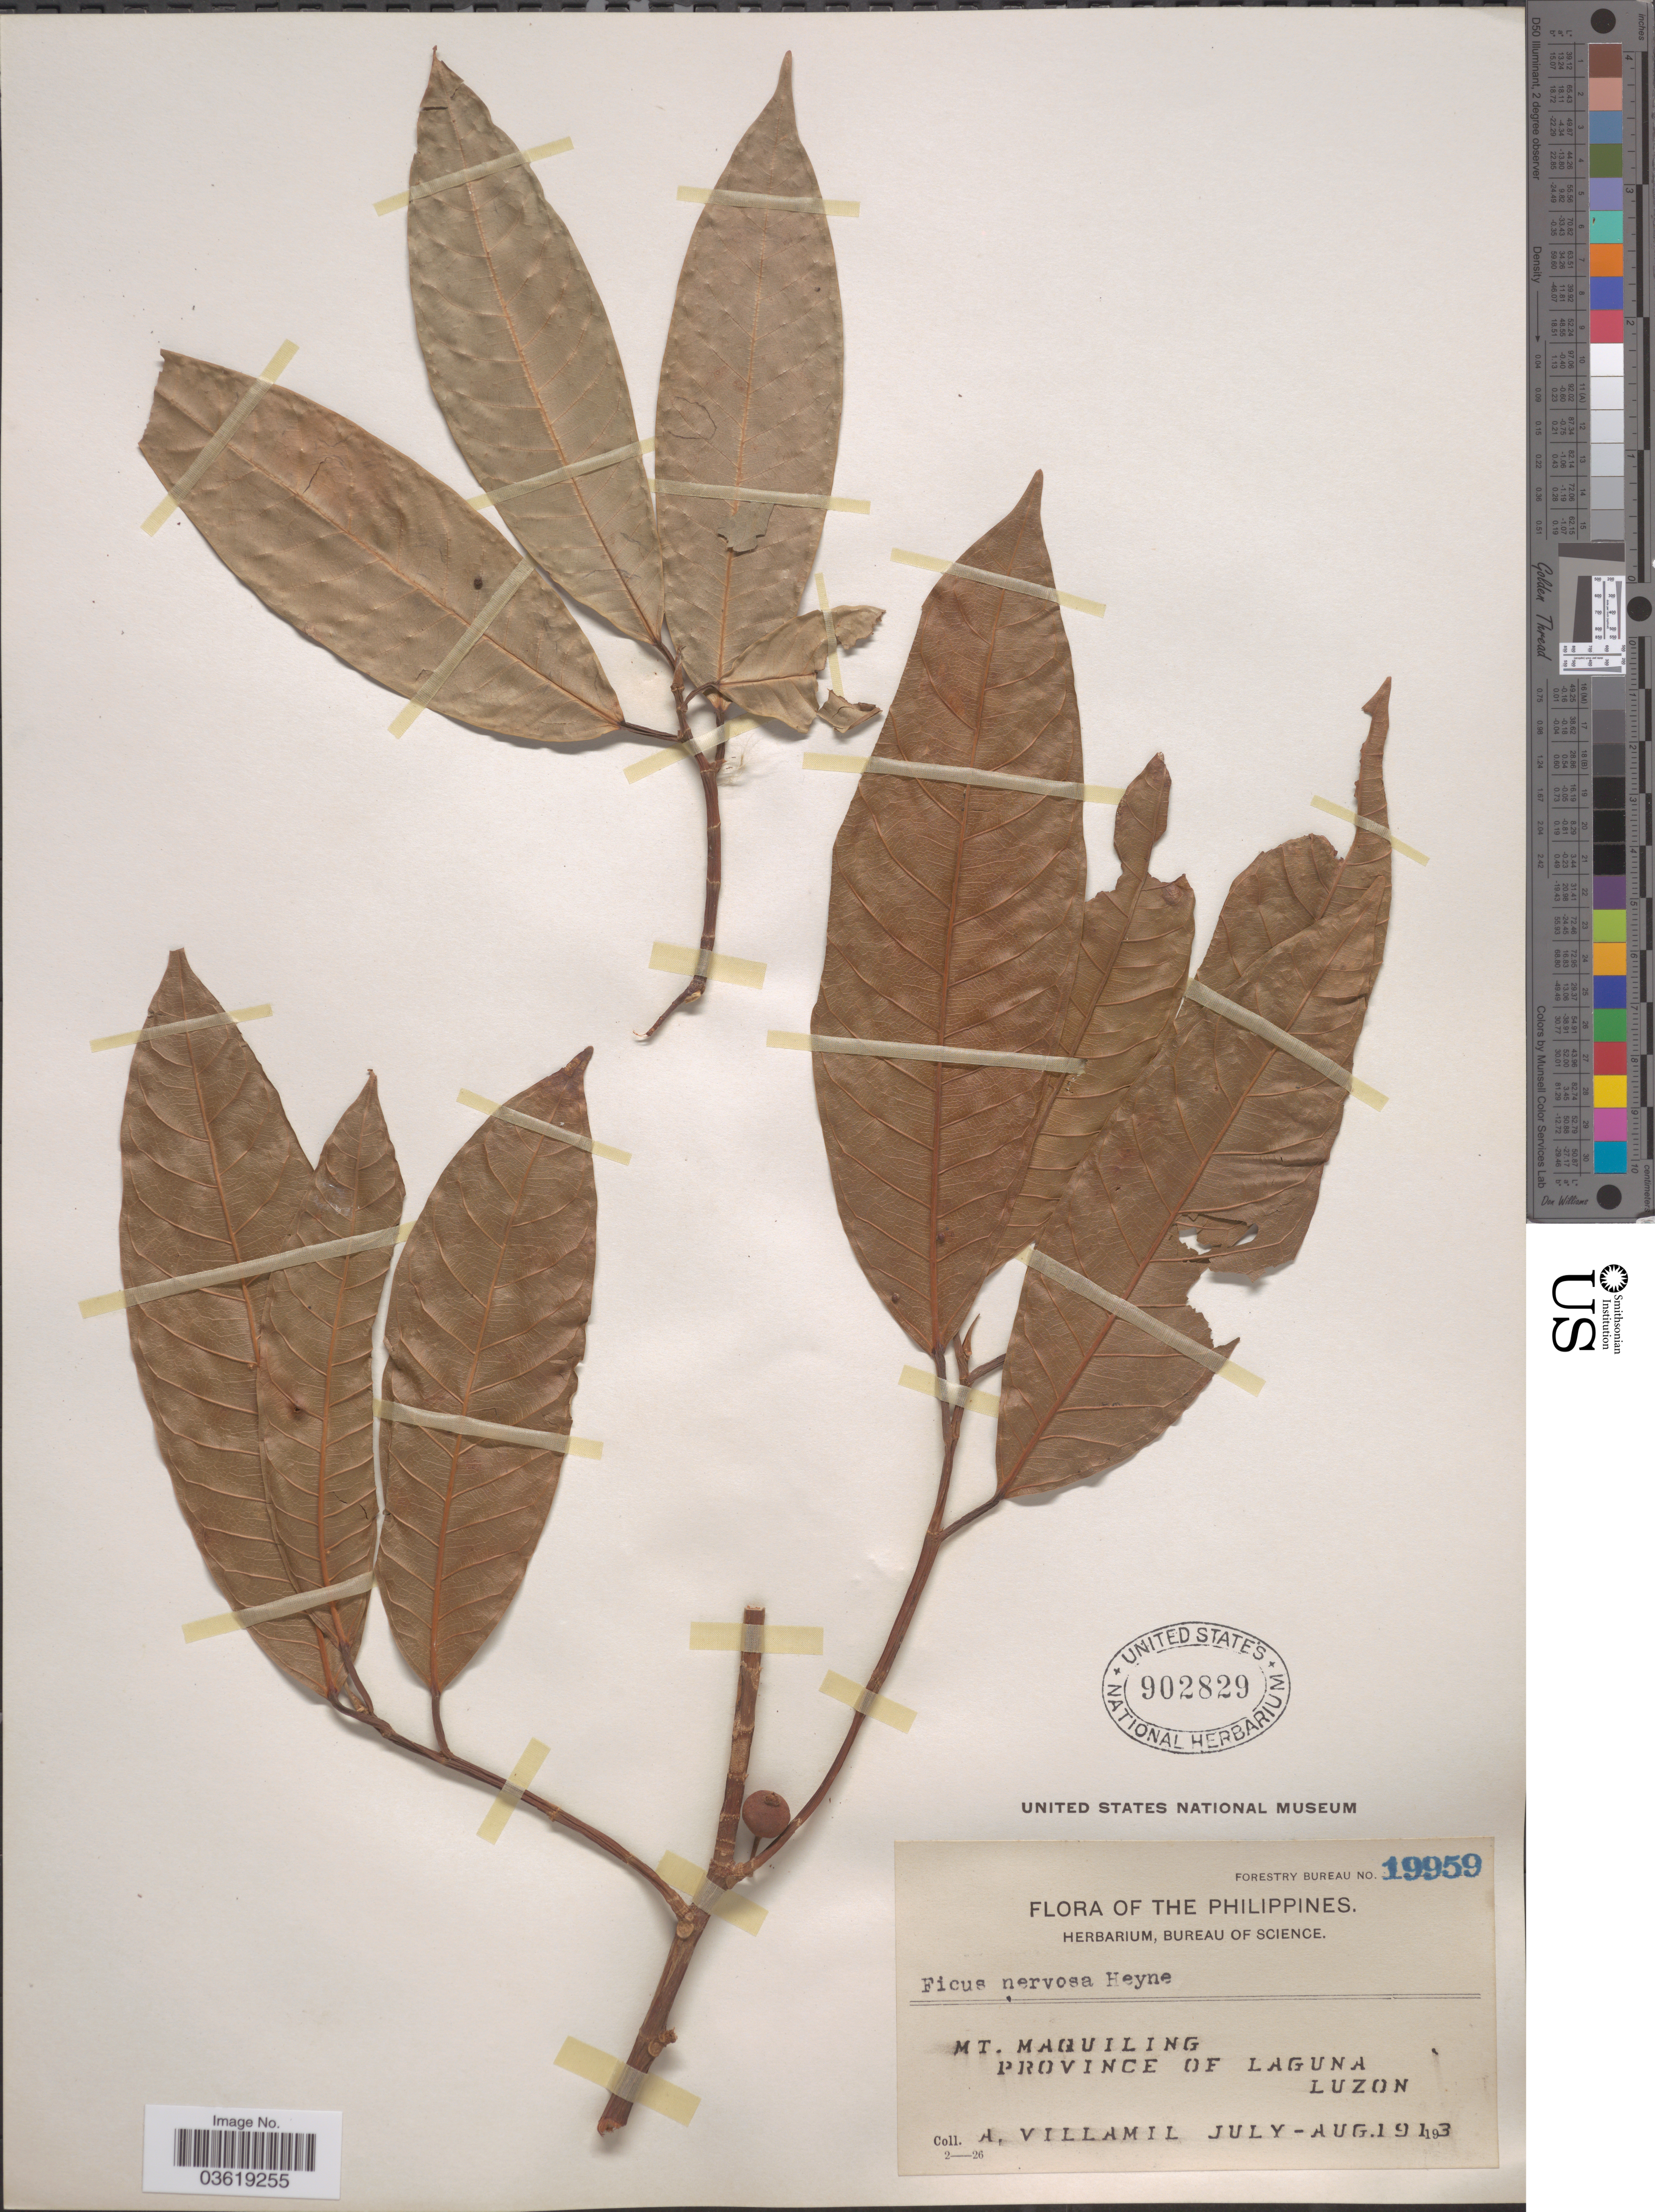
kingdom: Plantae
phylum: Tracheophyta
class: Magnoliopsida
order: Rosales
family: Moraceae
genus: Ficus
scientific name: Ficus nervosa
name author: B. Heyne & Roth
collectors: A. Villamil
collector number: Forestry Bureau 19959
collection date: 1913-07/1913-08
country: Philippines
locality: Mt. Maquiling, Province of Laguna, Luzon.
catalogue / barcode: US 902829